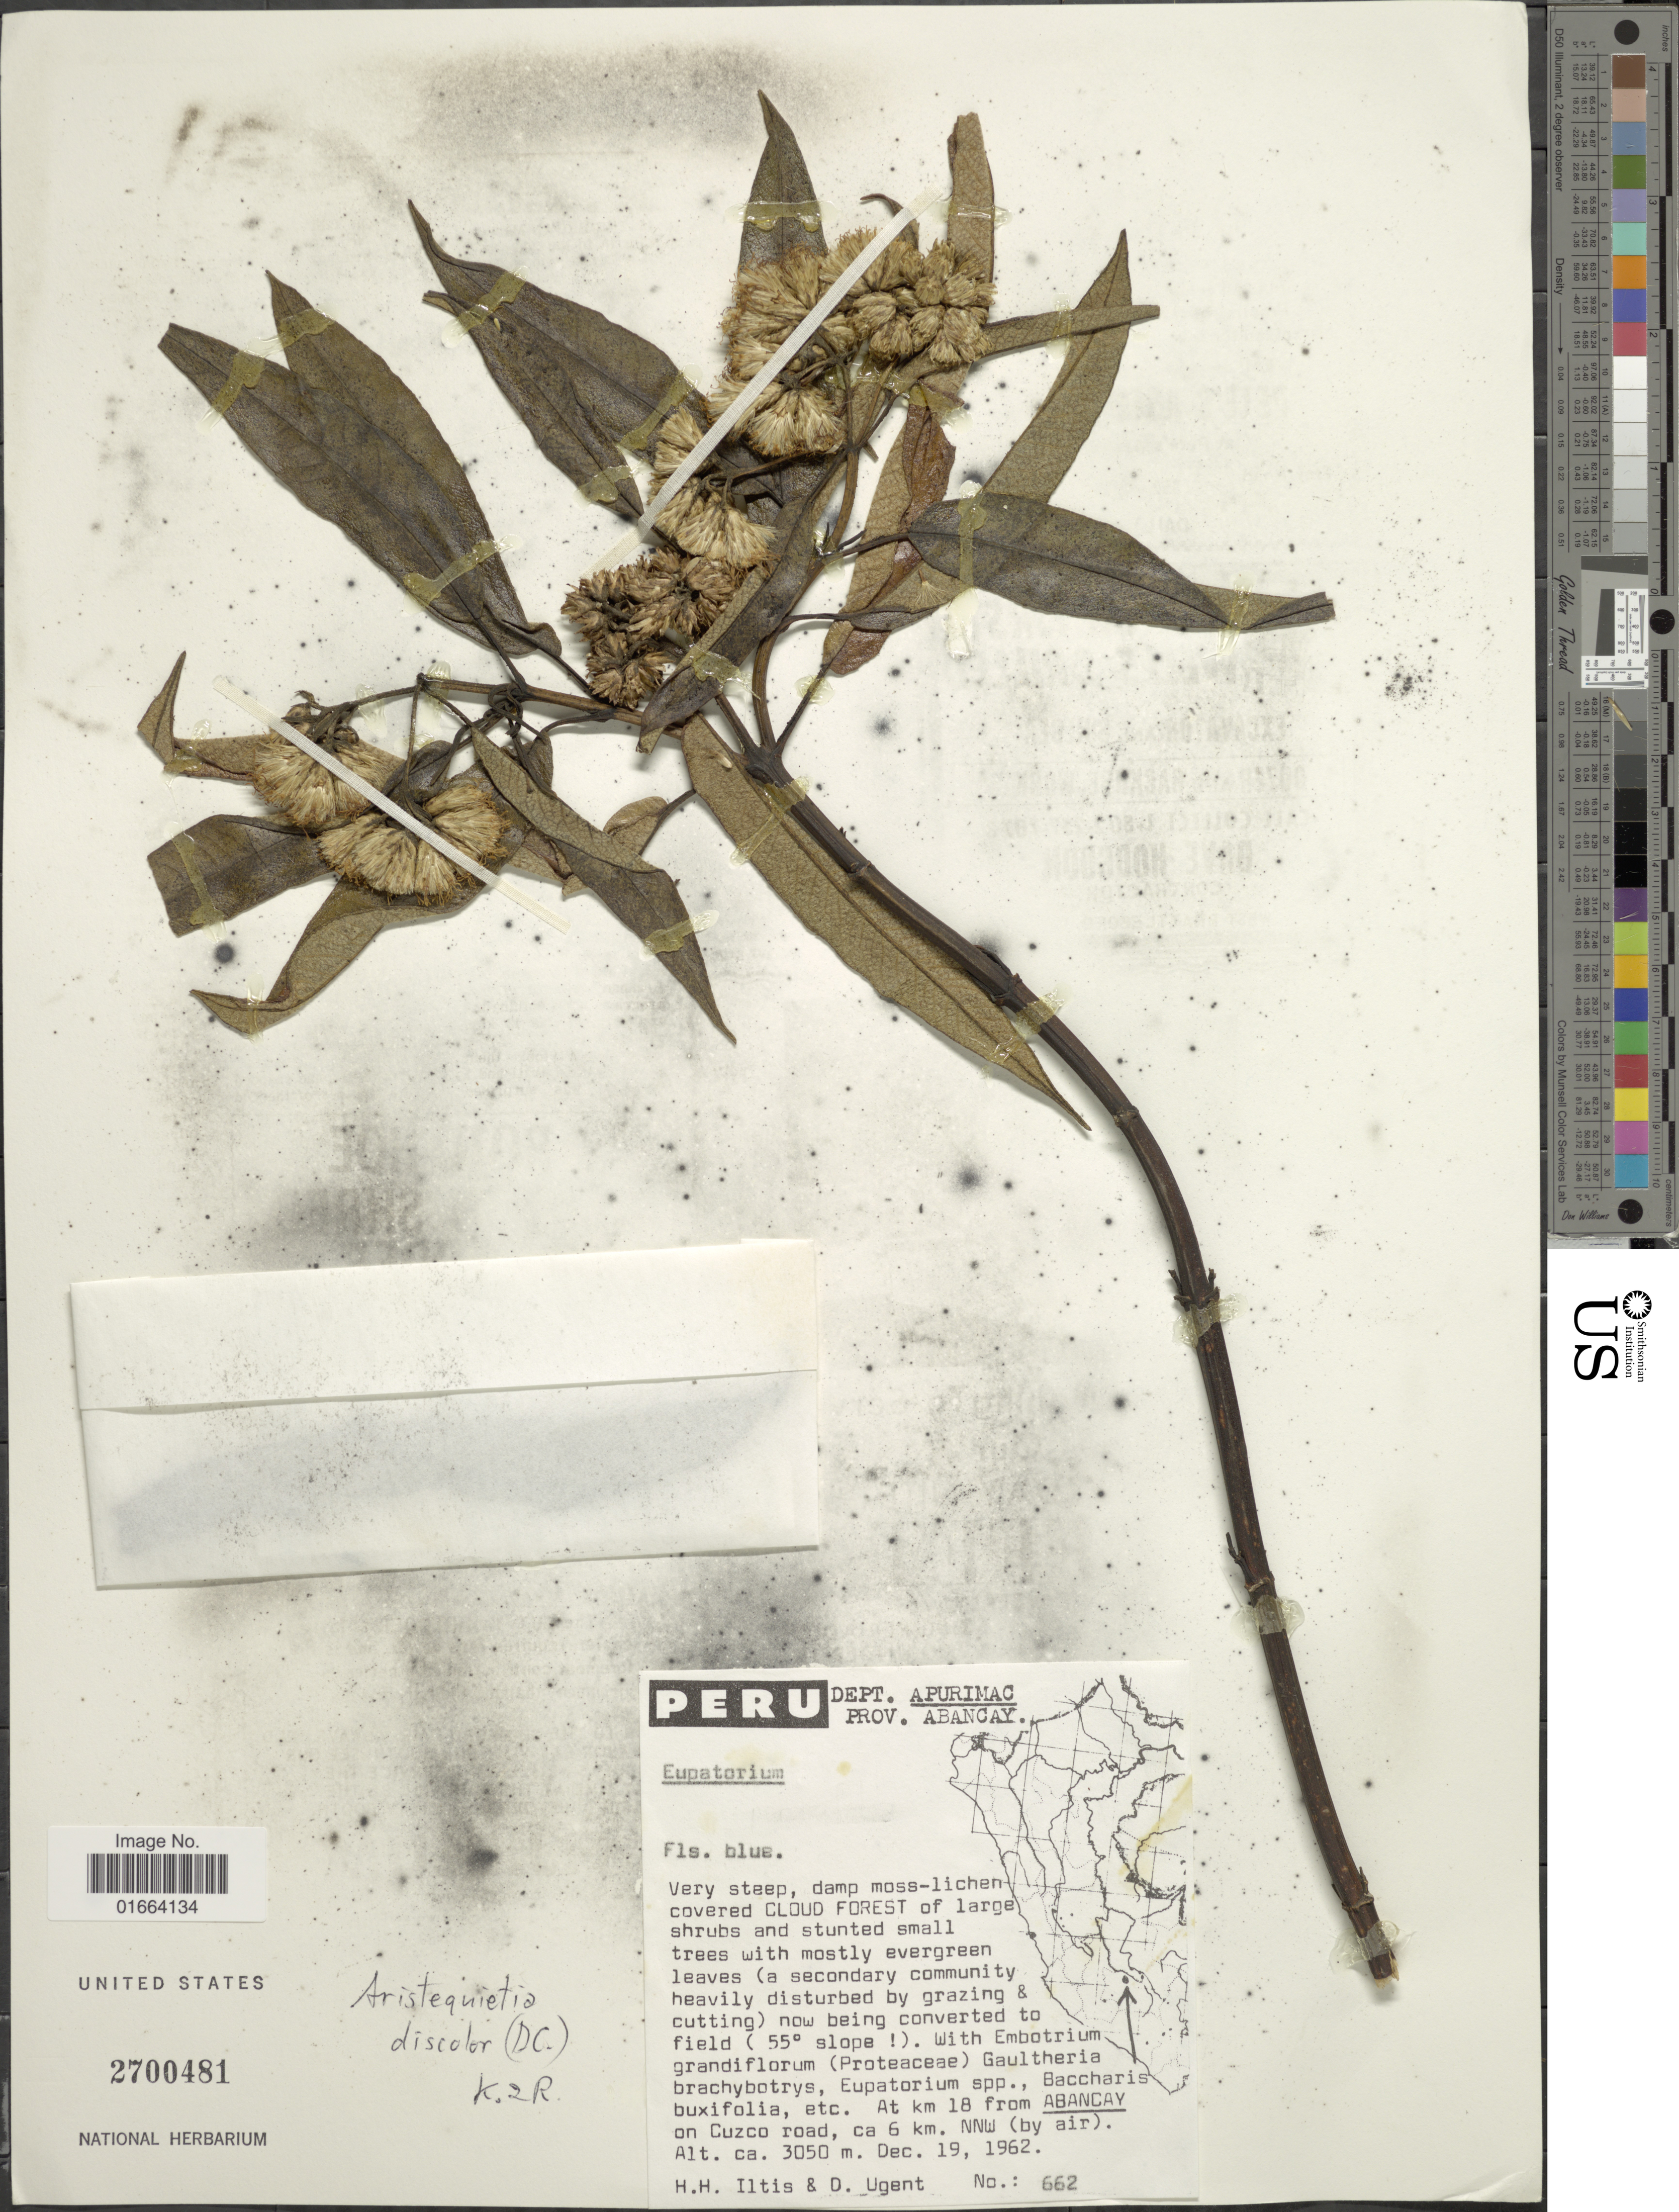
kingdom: Plantae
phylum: Tracheophyta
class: Magnoliopsida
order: Asterales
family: Asteraceae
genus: Aristeguietia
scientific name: Aristeguietia discolor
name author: (DC.) R.M. King & H. Rob.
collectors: H. H. Iltis & D. Ugent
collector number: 662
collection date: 1962-12-19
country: Peru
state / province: Apurímac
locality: Prov. Abancay. At km 18 from Abancay on Cuzco road, ca 6 km. NNW (by air)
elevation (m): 3050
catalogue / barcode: US 2700481